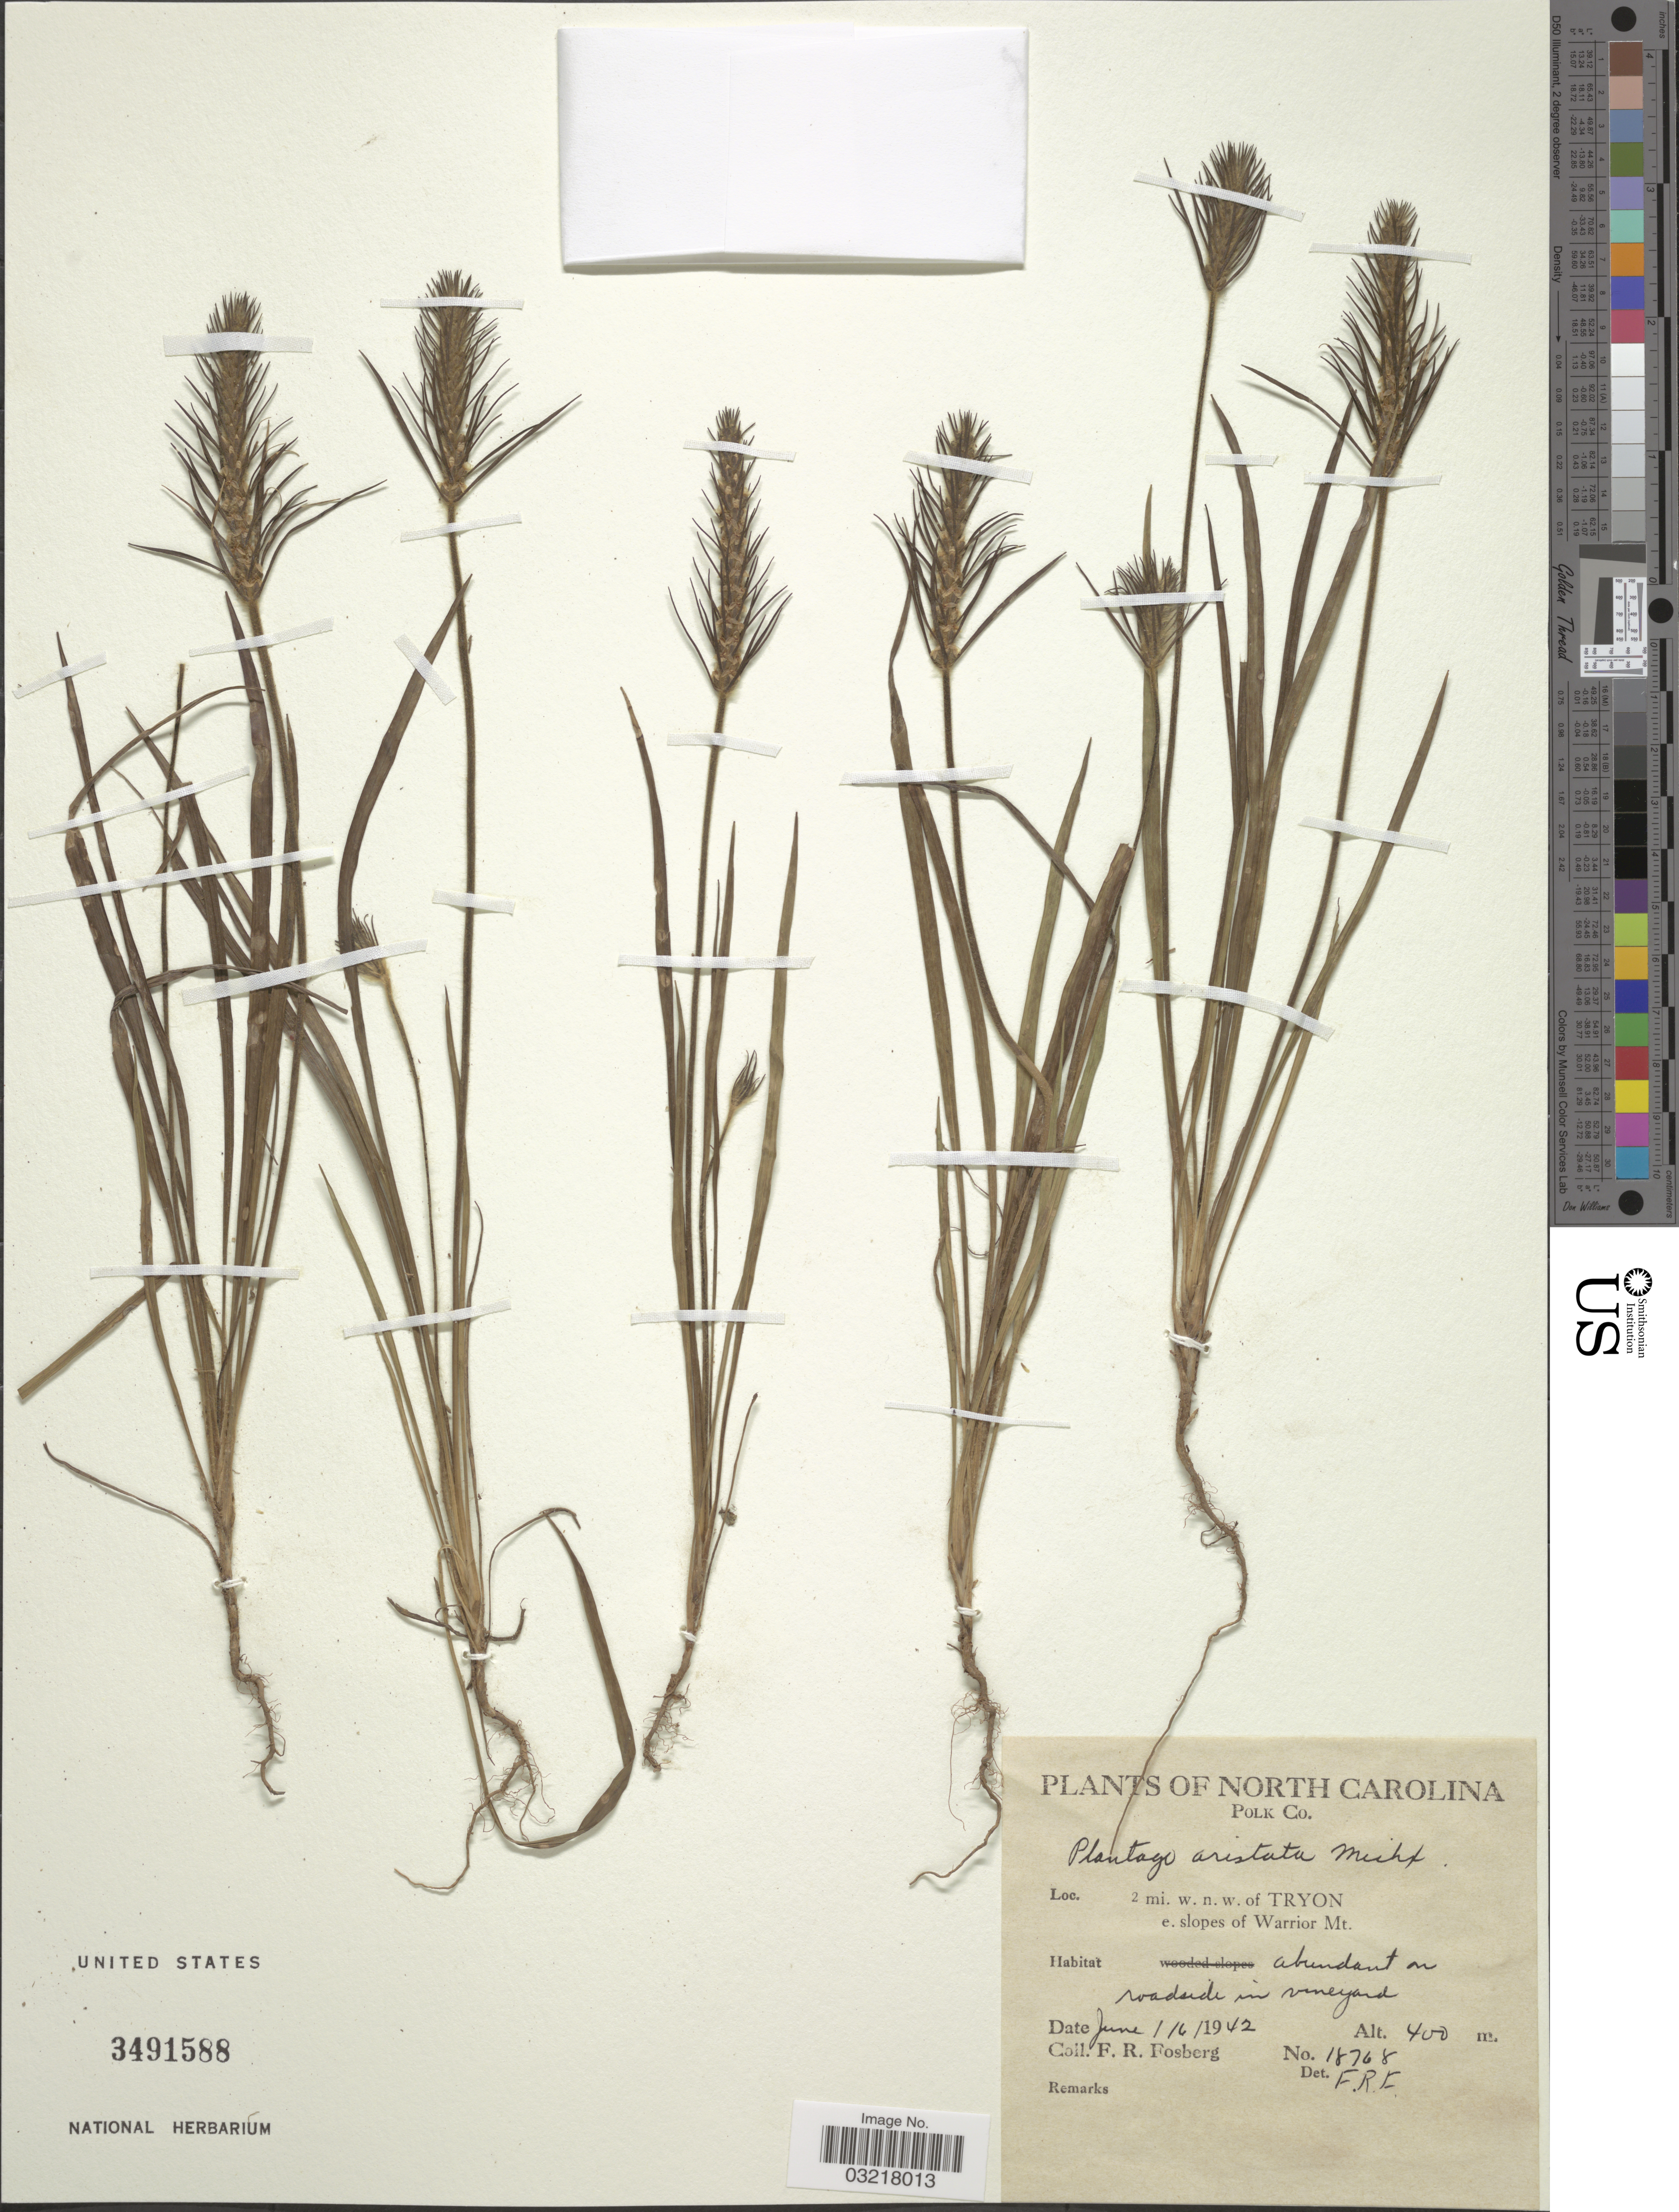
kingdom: Plantae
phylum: Tracheophyta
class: Magnoliopsida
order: Lamiales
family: Plantaginaceae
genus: Plantago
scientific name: Plantago aristata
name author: Michx.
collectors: F. R. Fosberg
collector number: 18768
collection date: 1942-06-16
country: United States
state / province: North Carolina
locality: Polk Co. 2 mi. w.n.w. of Tryon e. slopes of Warrior Mt.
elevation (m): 400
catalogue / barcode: US 3491588